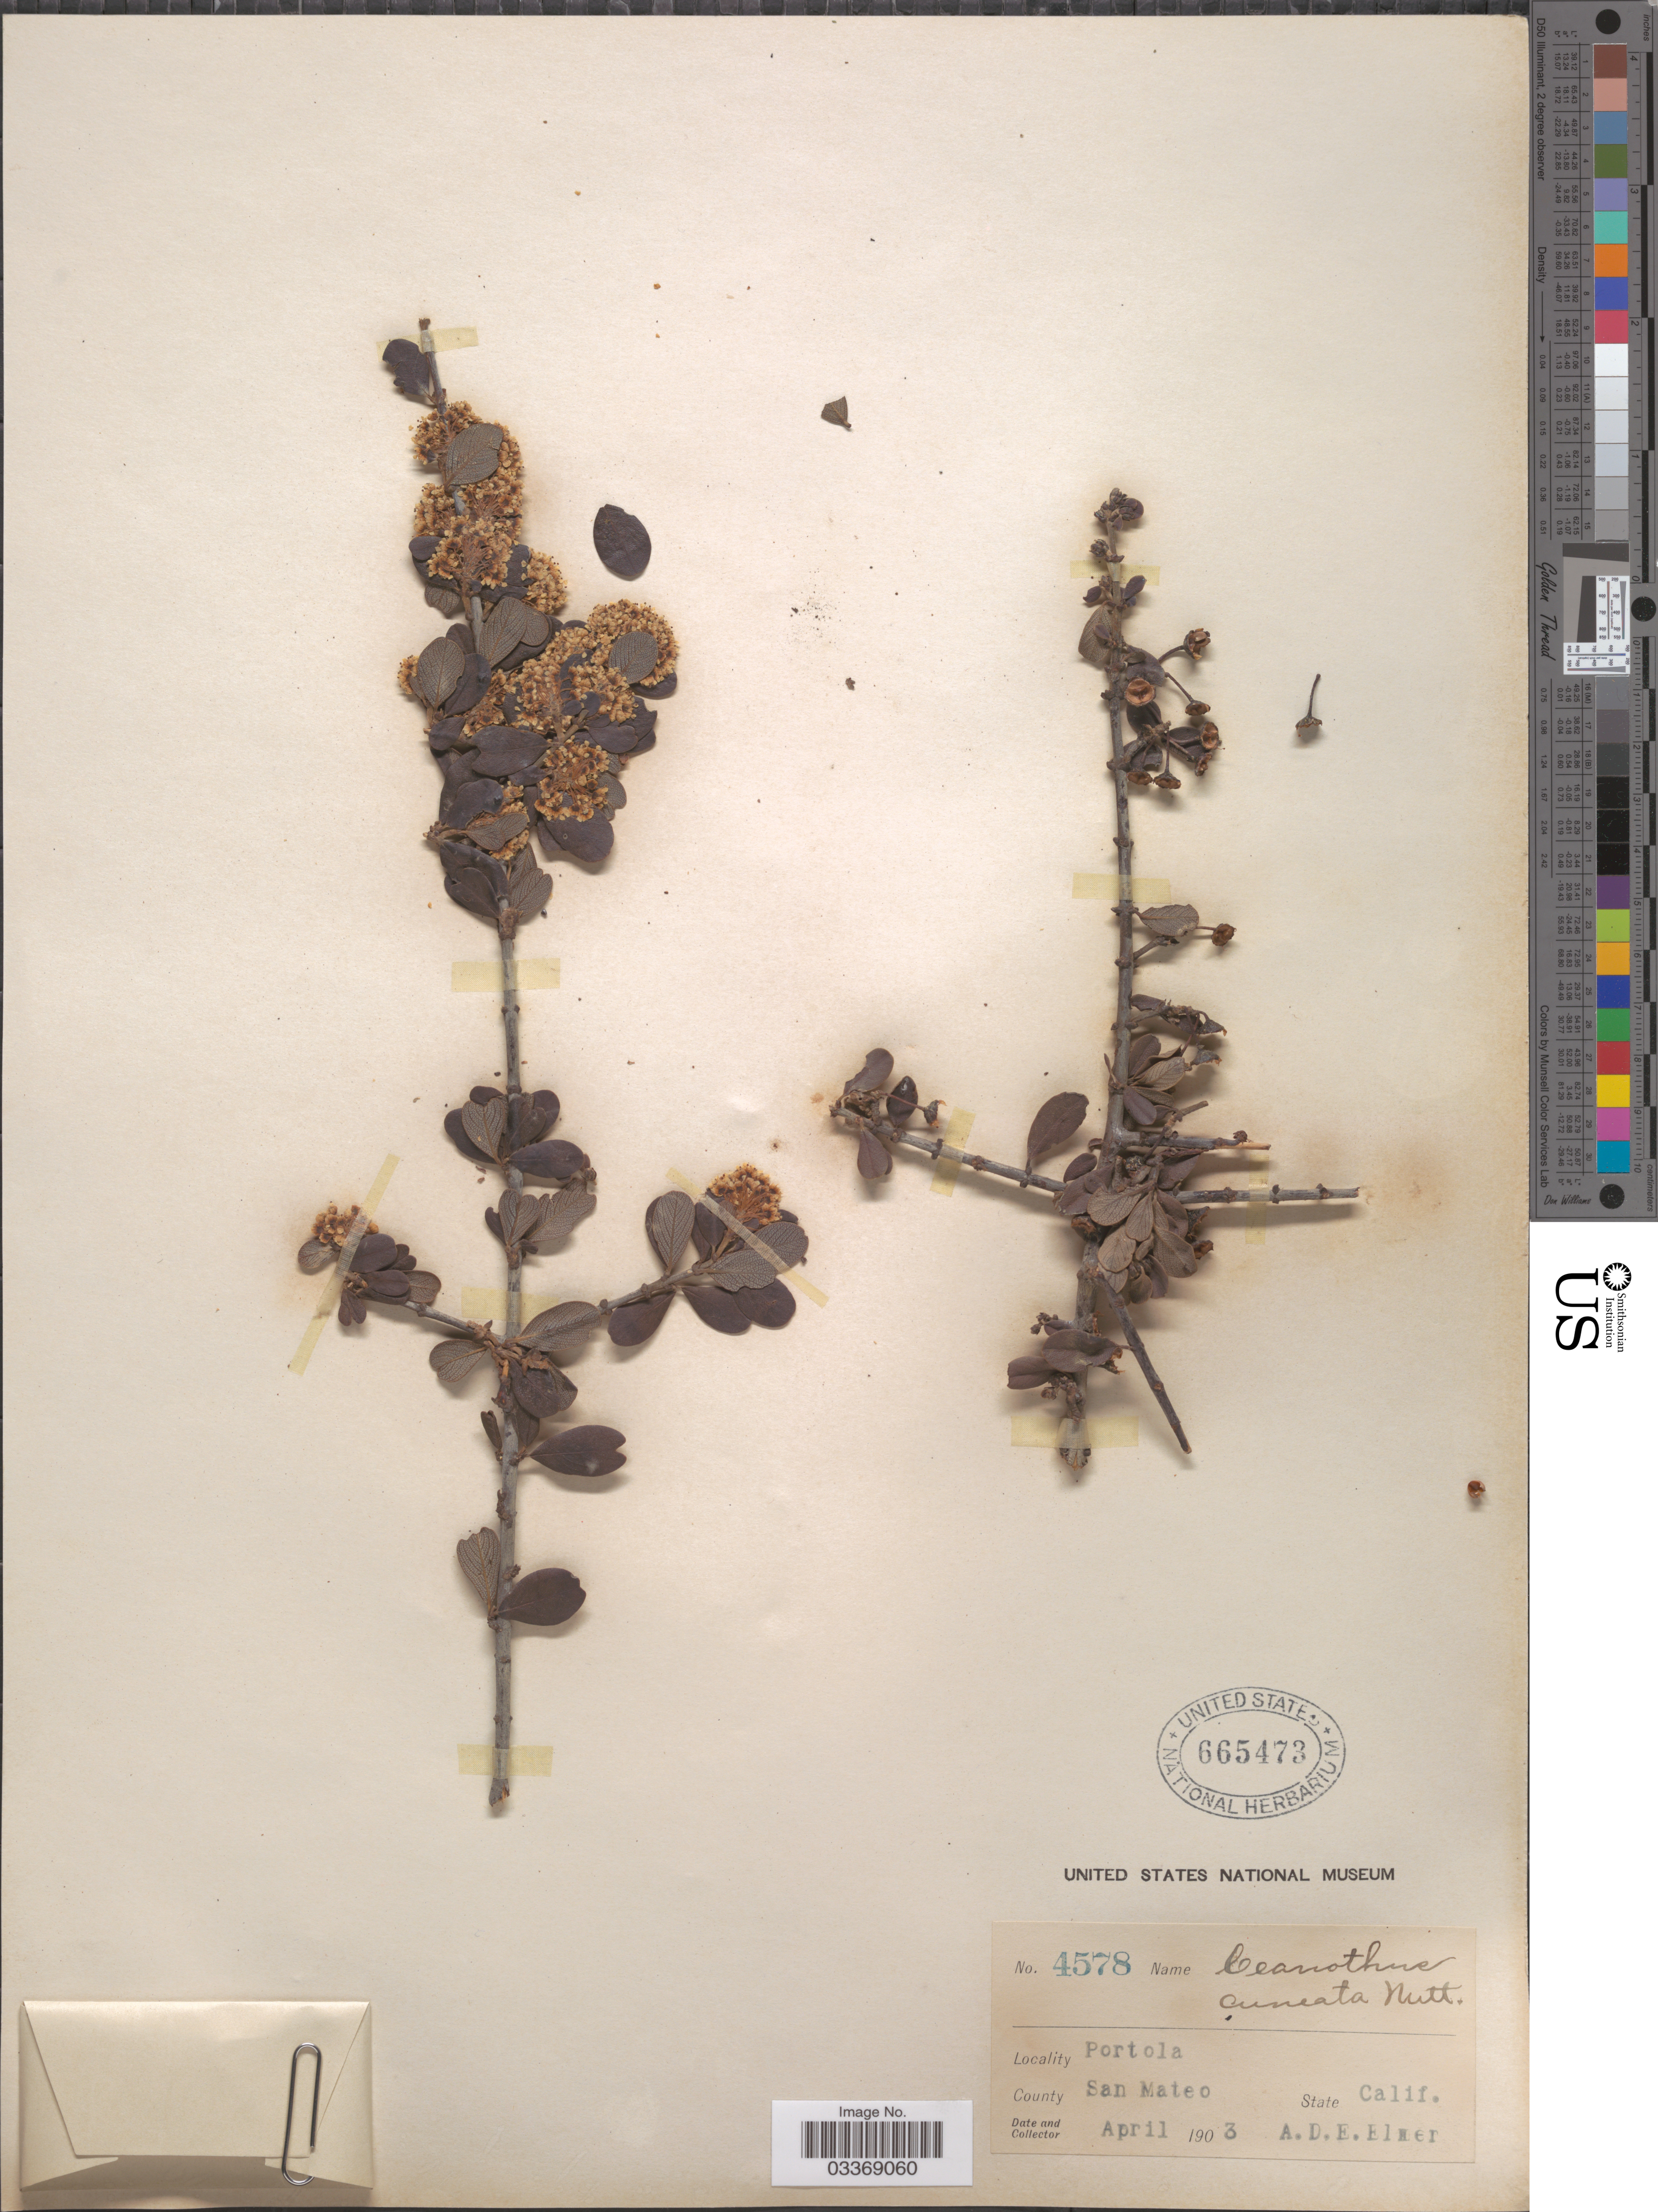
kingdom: Plantae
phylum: Tracheophyta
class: Magnoliopsida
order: Rosales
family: Rhamnaceae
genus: Ceanothus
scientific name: Ceanothus cuneatus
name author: (Hook.) Nutt.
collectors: A. D. E. Elmer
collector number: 4578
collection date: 1903-04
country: United States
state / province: California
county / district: San Mateo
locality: Portola. County San Mateo.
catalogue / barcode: US 665473